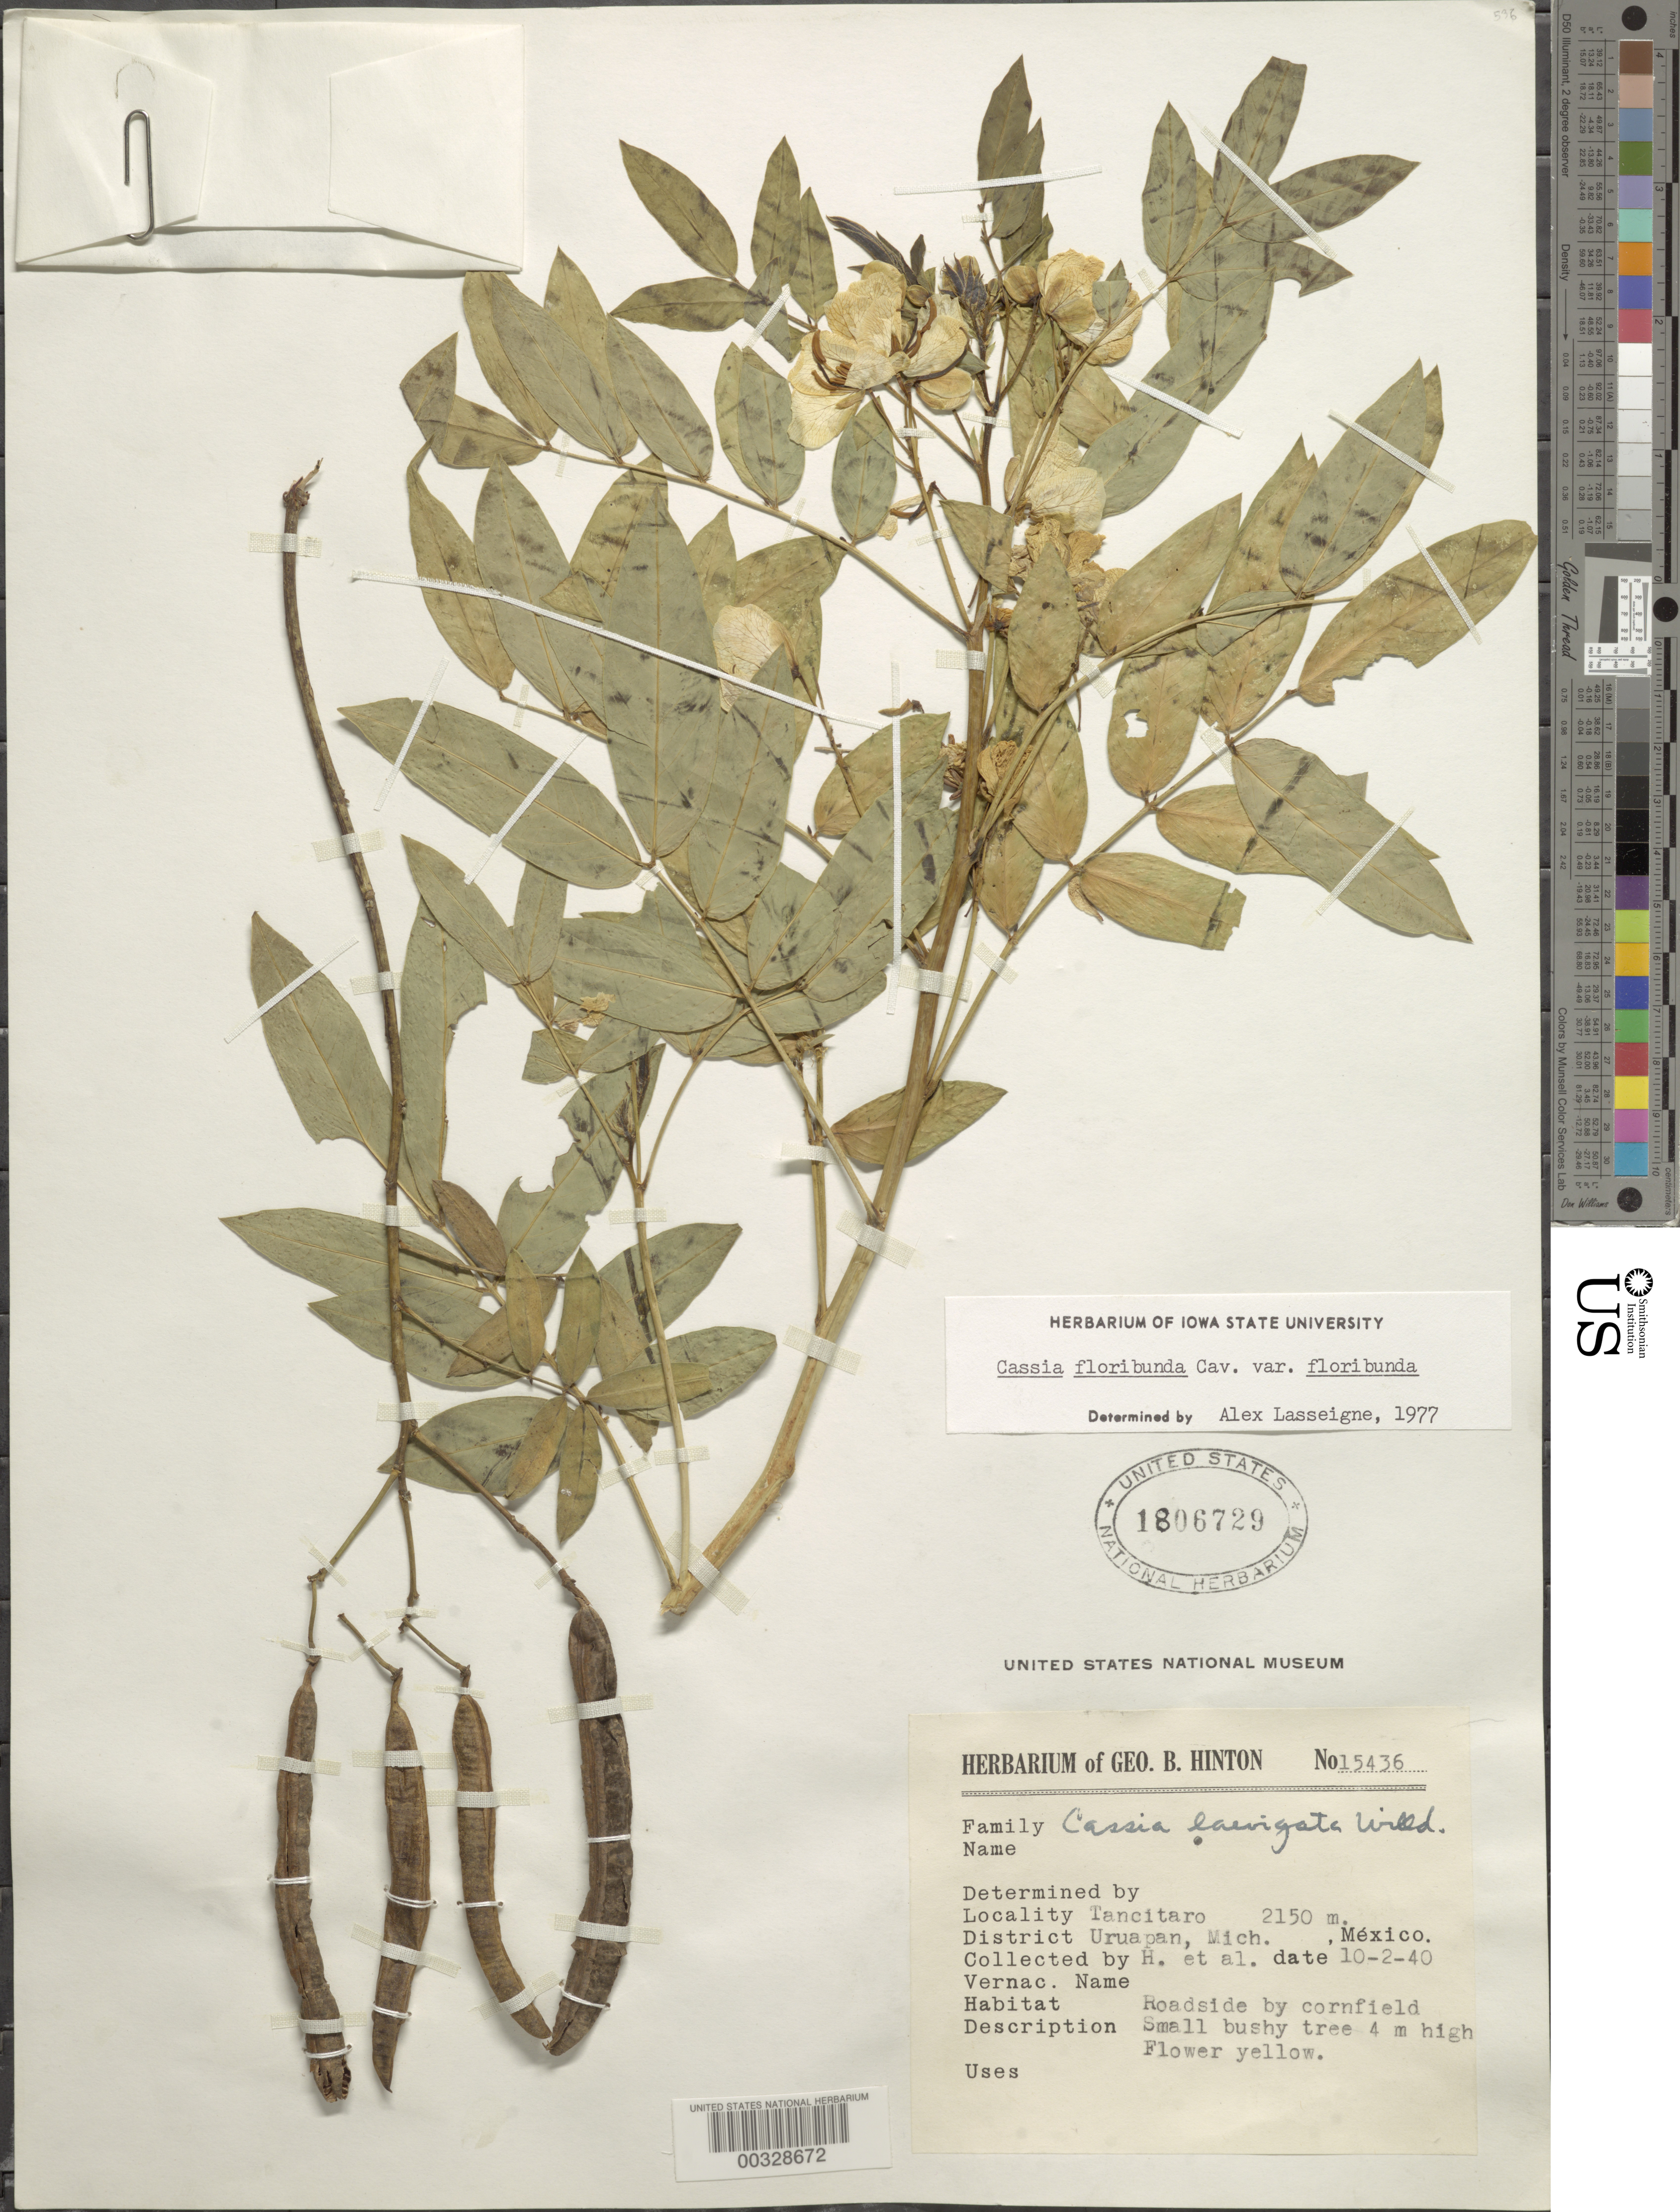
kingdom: Plantae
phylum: Tracheophyta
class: Magnoliopsida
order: Fabales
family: Fabaceae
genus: Senna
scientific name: Senna x floribunda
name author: (Cav.) H.S. Irwin & Barneby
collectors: G. B. Hinton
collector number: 15436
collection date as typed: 02 Oct 1940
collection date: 1940-10-02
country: Mexico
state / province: Michoacán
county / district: Uruapan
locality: Tancitaro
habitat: Roadside by cornfield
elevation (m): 2150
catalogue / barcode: US 1806729